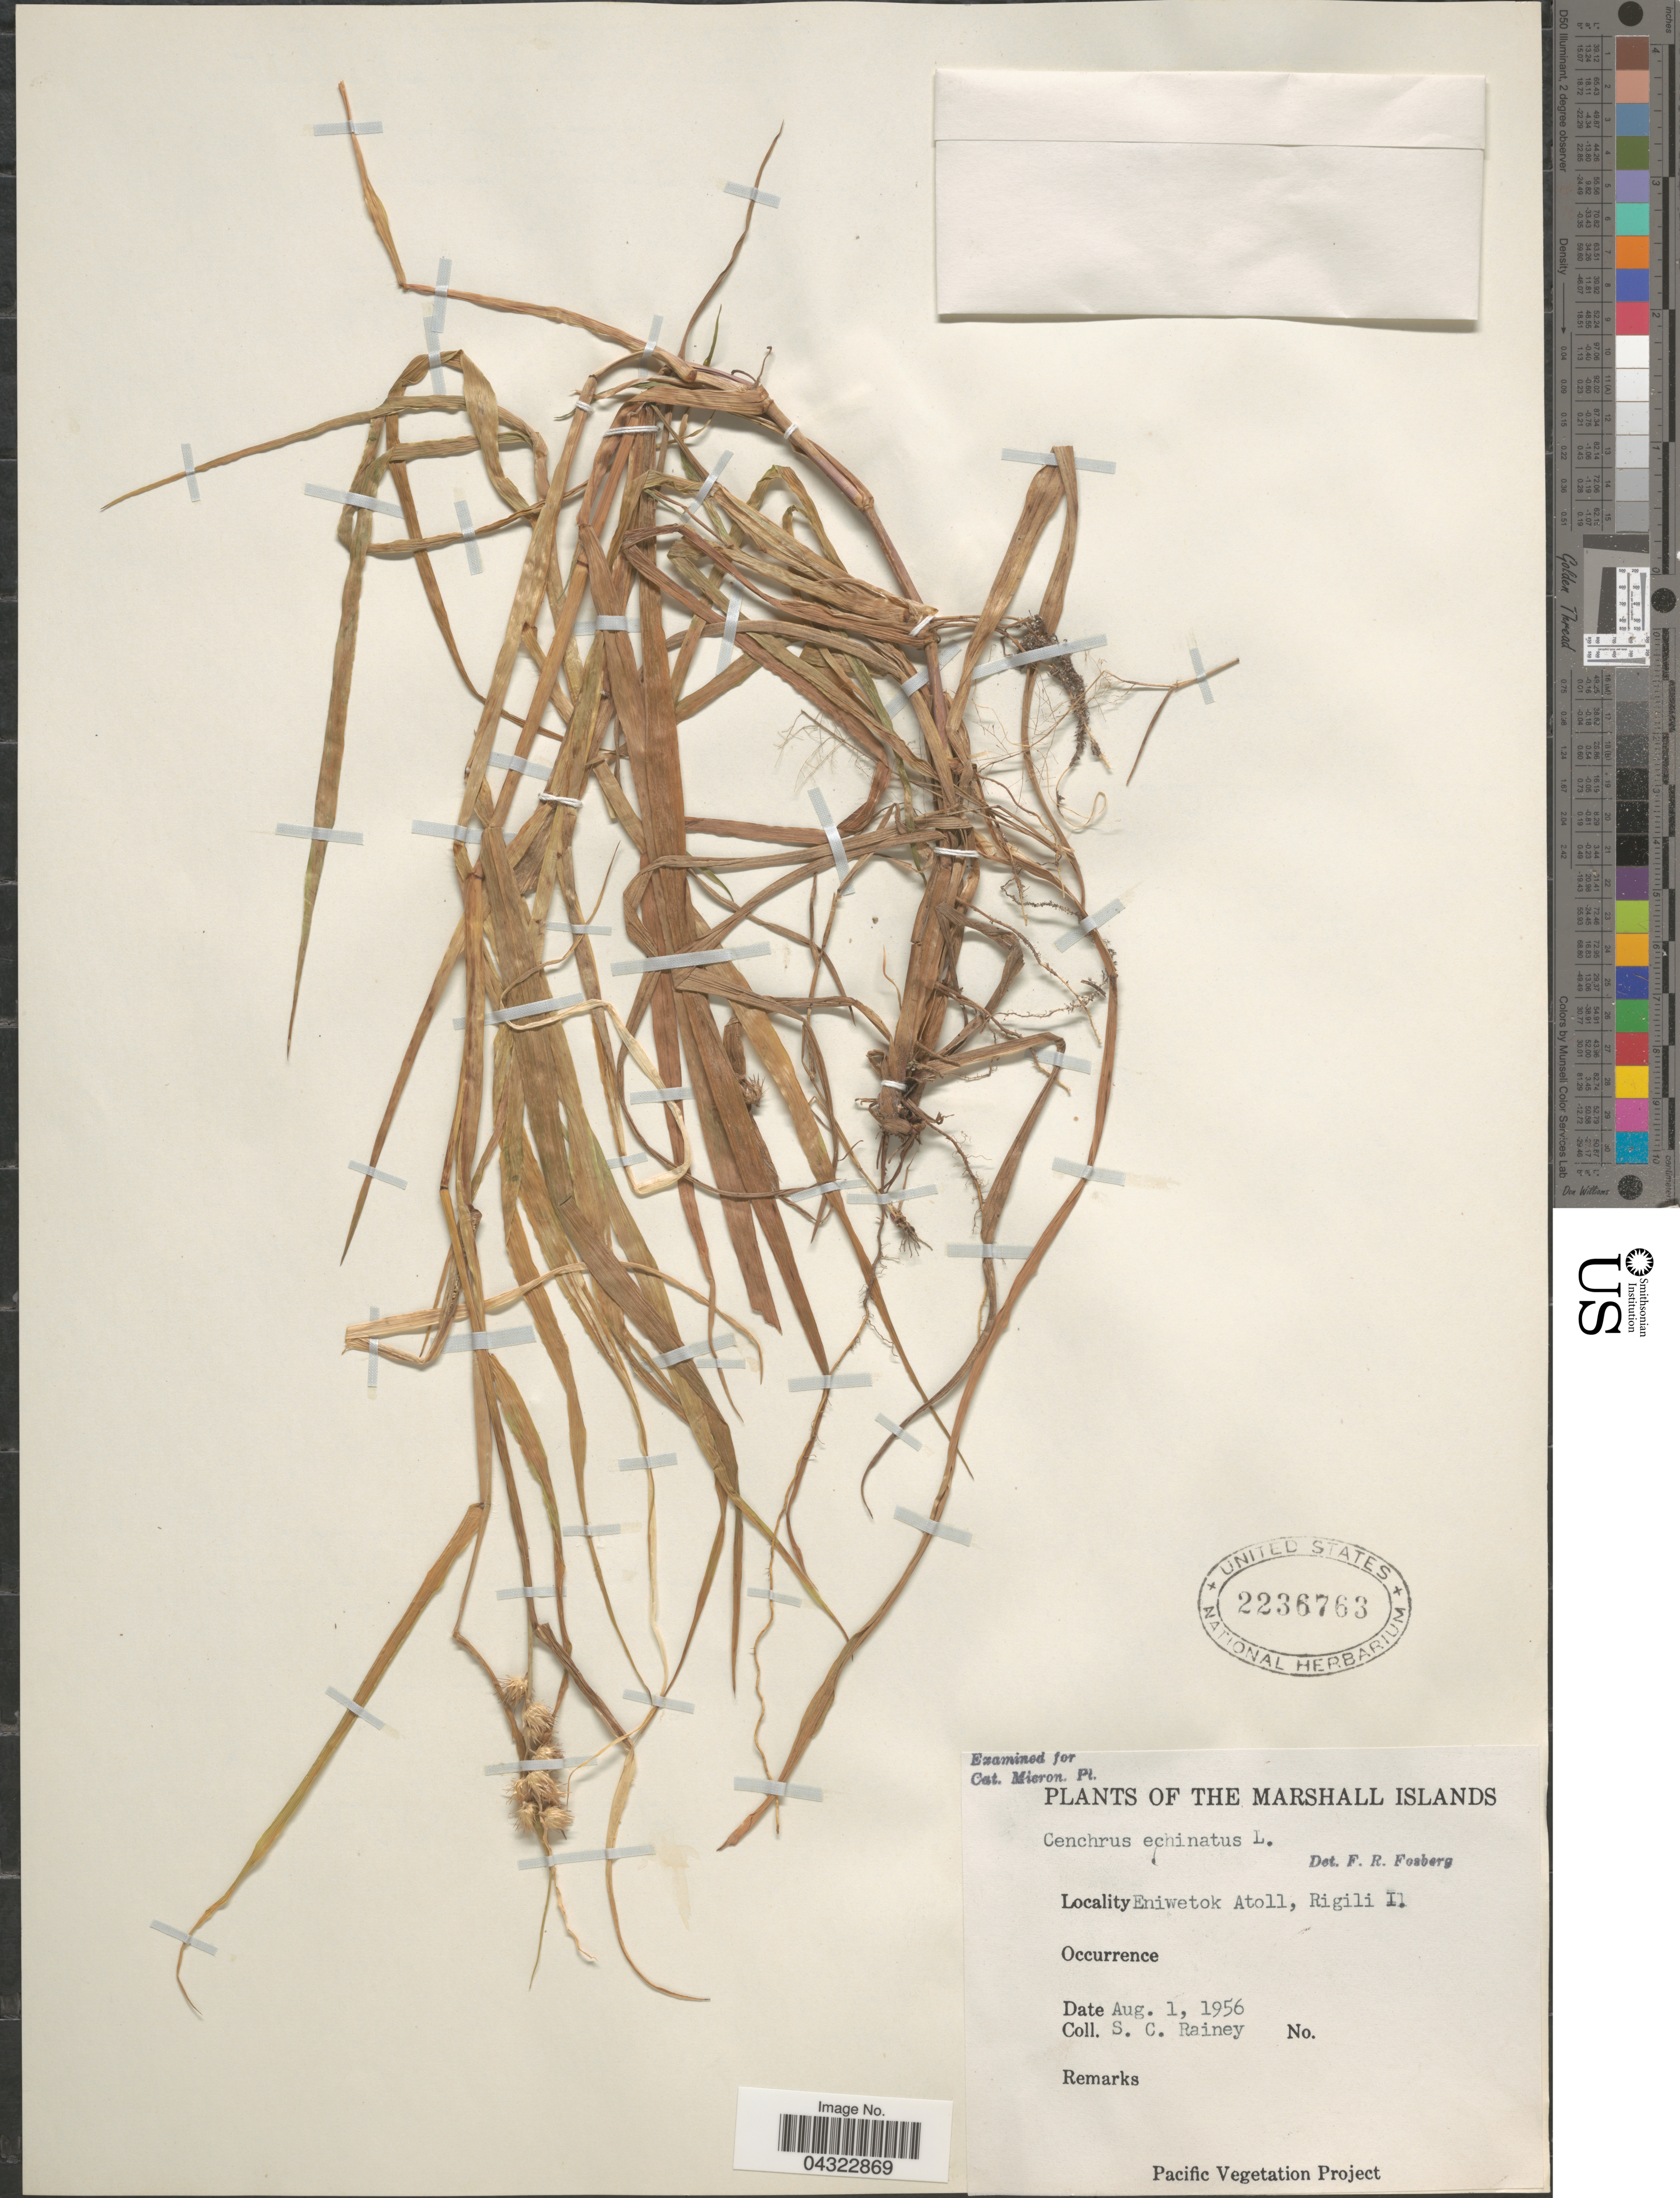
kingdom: Plantae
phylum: Tracheophyta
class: Liliopsida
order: Poales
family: Poaceae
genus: Cenchrus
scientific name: Cenchrus echinatus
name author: L.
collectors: S. C. Rainey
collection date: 1956-08-01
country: Marshall Islands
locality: Eniwetok Atoll, Rigili I.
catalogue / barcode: US 2236763